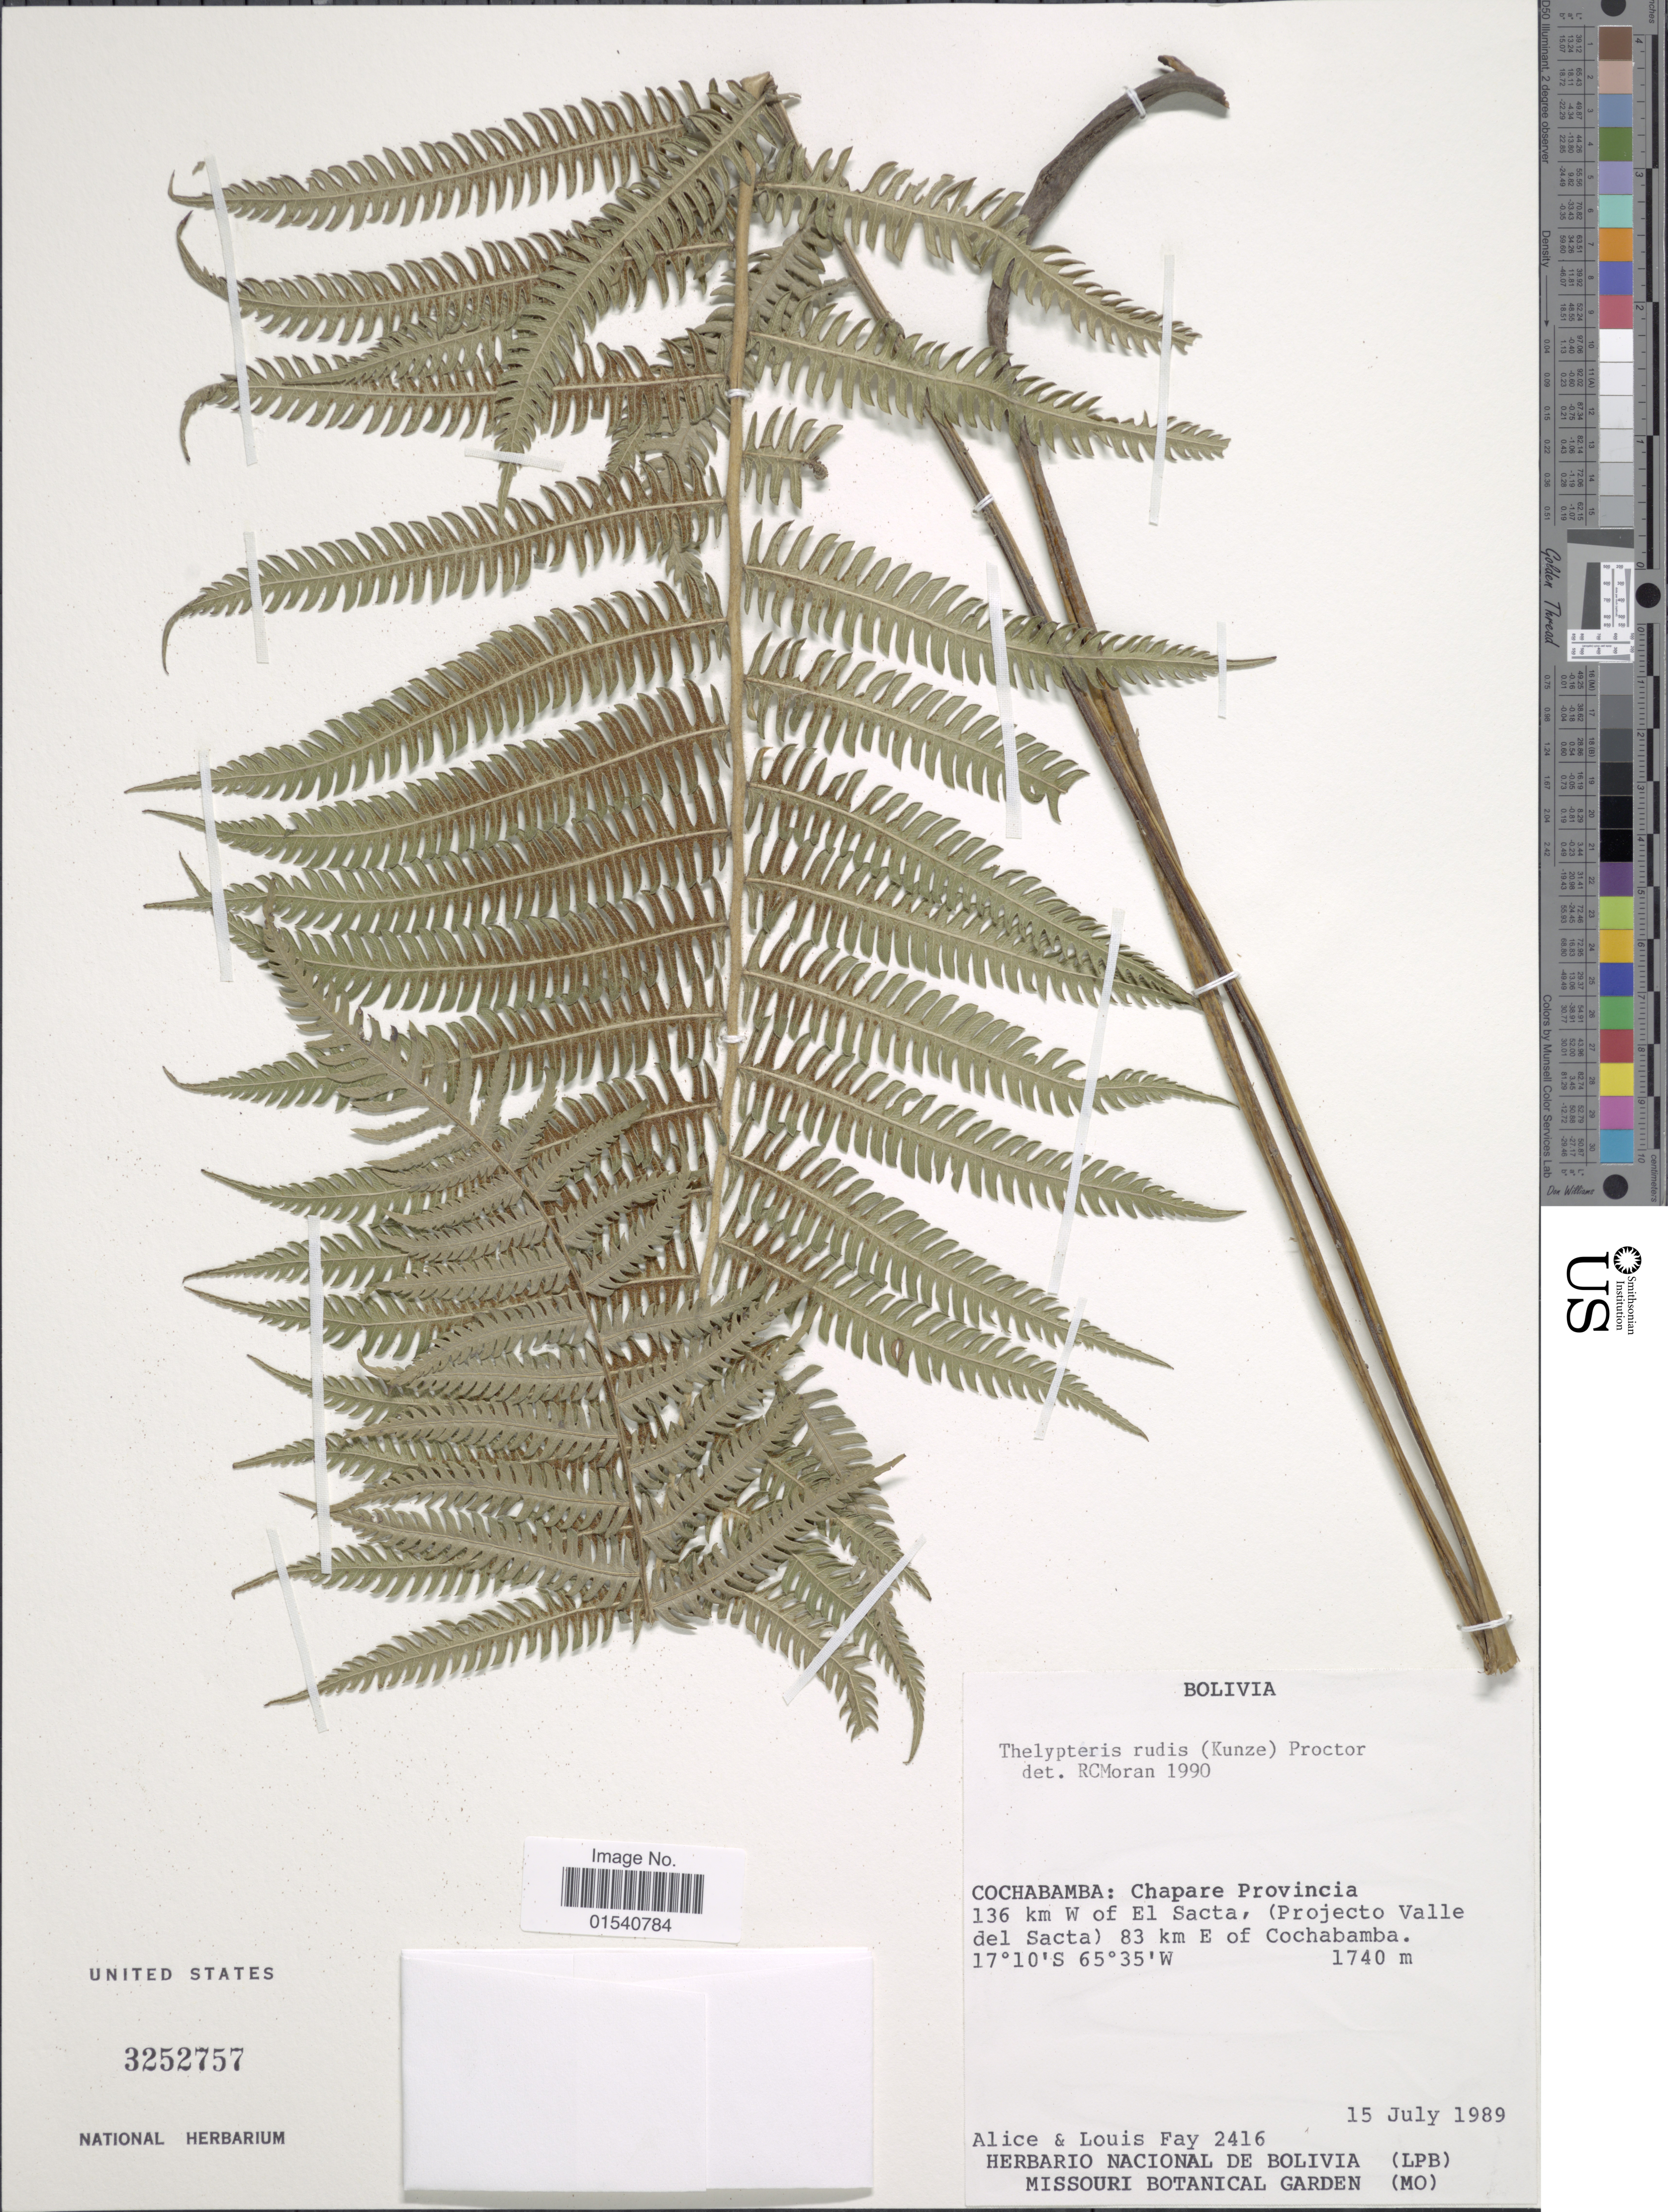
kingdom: Plantae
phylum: Tracheophyta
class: Polypodiopsida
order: Polypodiales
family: Thelypteridaceae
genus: Amauropelta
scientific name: Amauropelta rudis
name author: (Kunze) Pic. Serm.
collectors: A. Fay & L. Fay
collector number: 2416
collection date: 1989-07-15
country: Bolivia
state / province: Cochabamba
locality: Chapare Provincia 136 km W of El Sacta, (Projecto Valle del Sacta) 83 km E of Cochabamba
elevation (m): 1740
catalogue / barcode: US 3252757